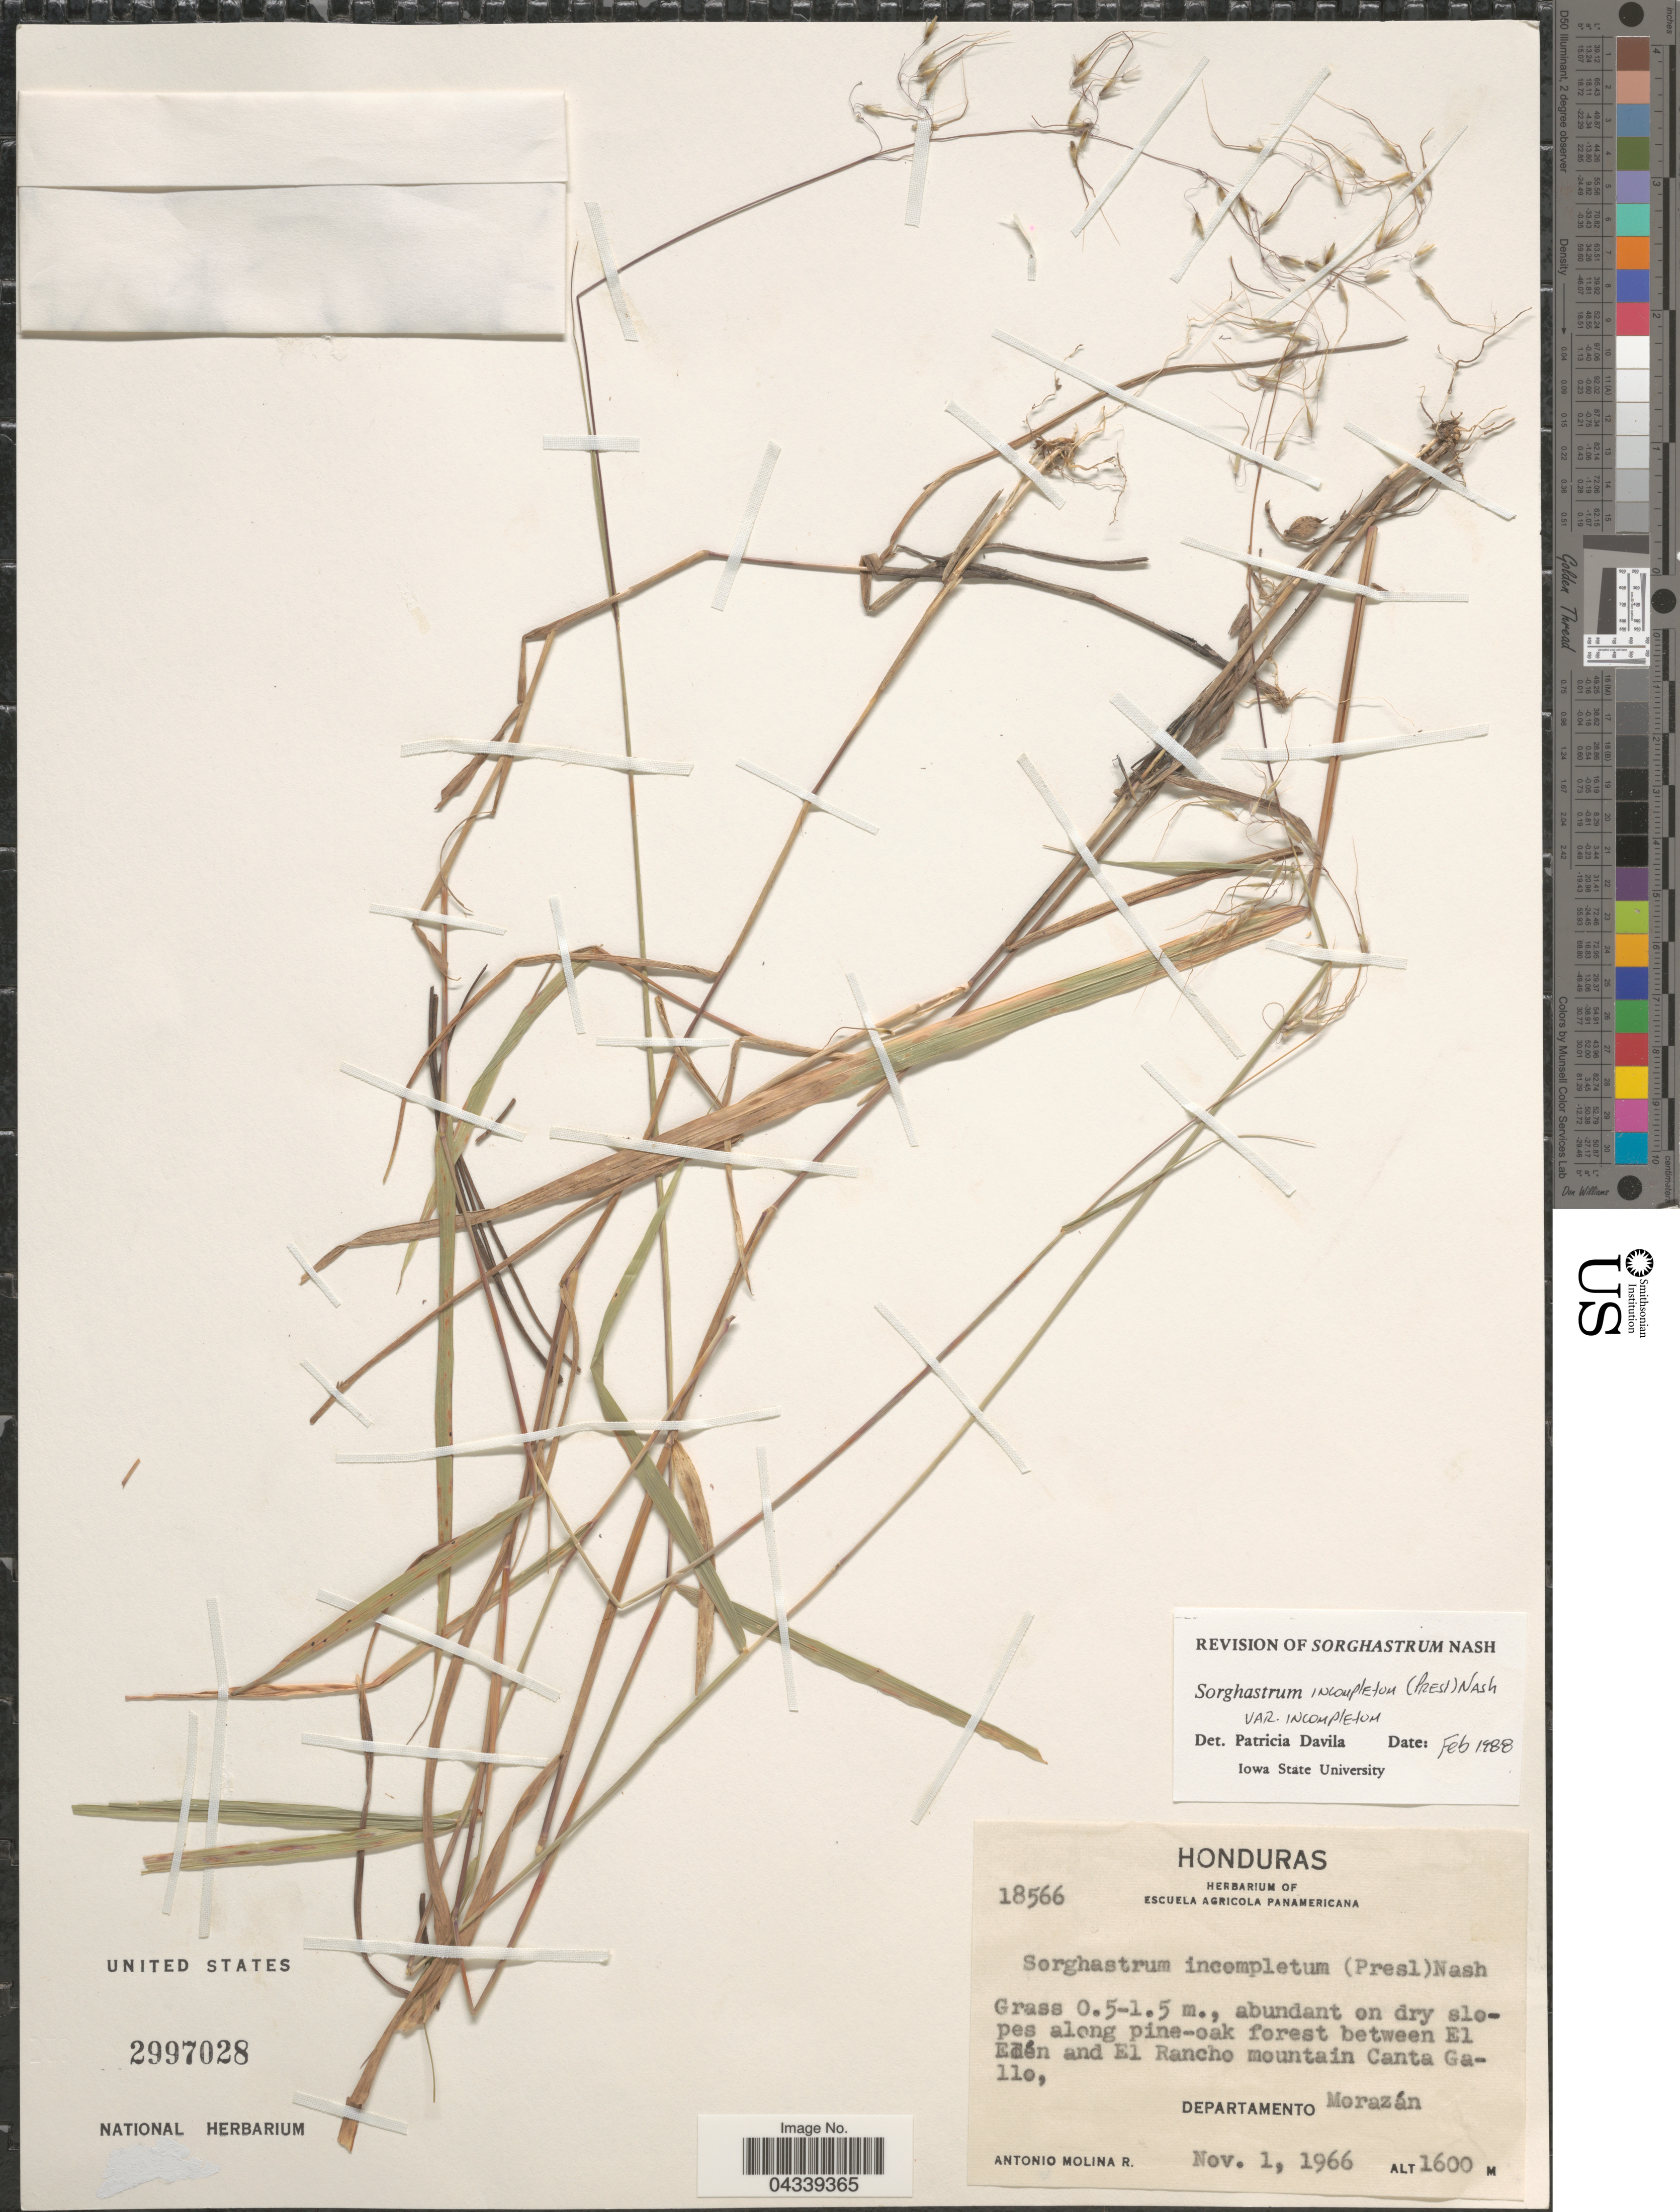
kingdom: Plantae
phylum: Tracheophyta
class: Liliopsida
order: Poales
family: Poaceae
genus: Sorghastrum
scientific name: Sorghastrum incompletum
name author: (J. Presl) Nash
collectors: A. Molina R.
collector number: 18566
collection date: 1966-11-01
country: Honduras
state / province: Fco. Morazán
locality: Forest between El Edén and El Rancho mountain Canta Gallo. Departamento Morazán.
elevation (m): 1600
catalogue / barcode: US 2997028